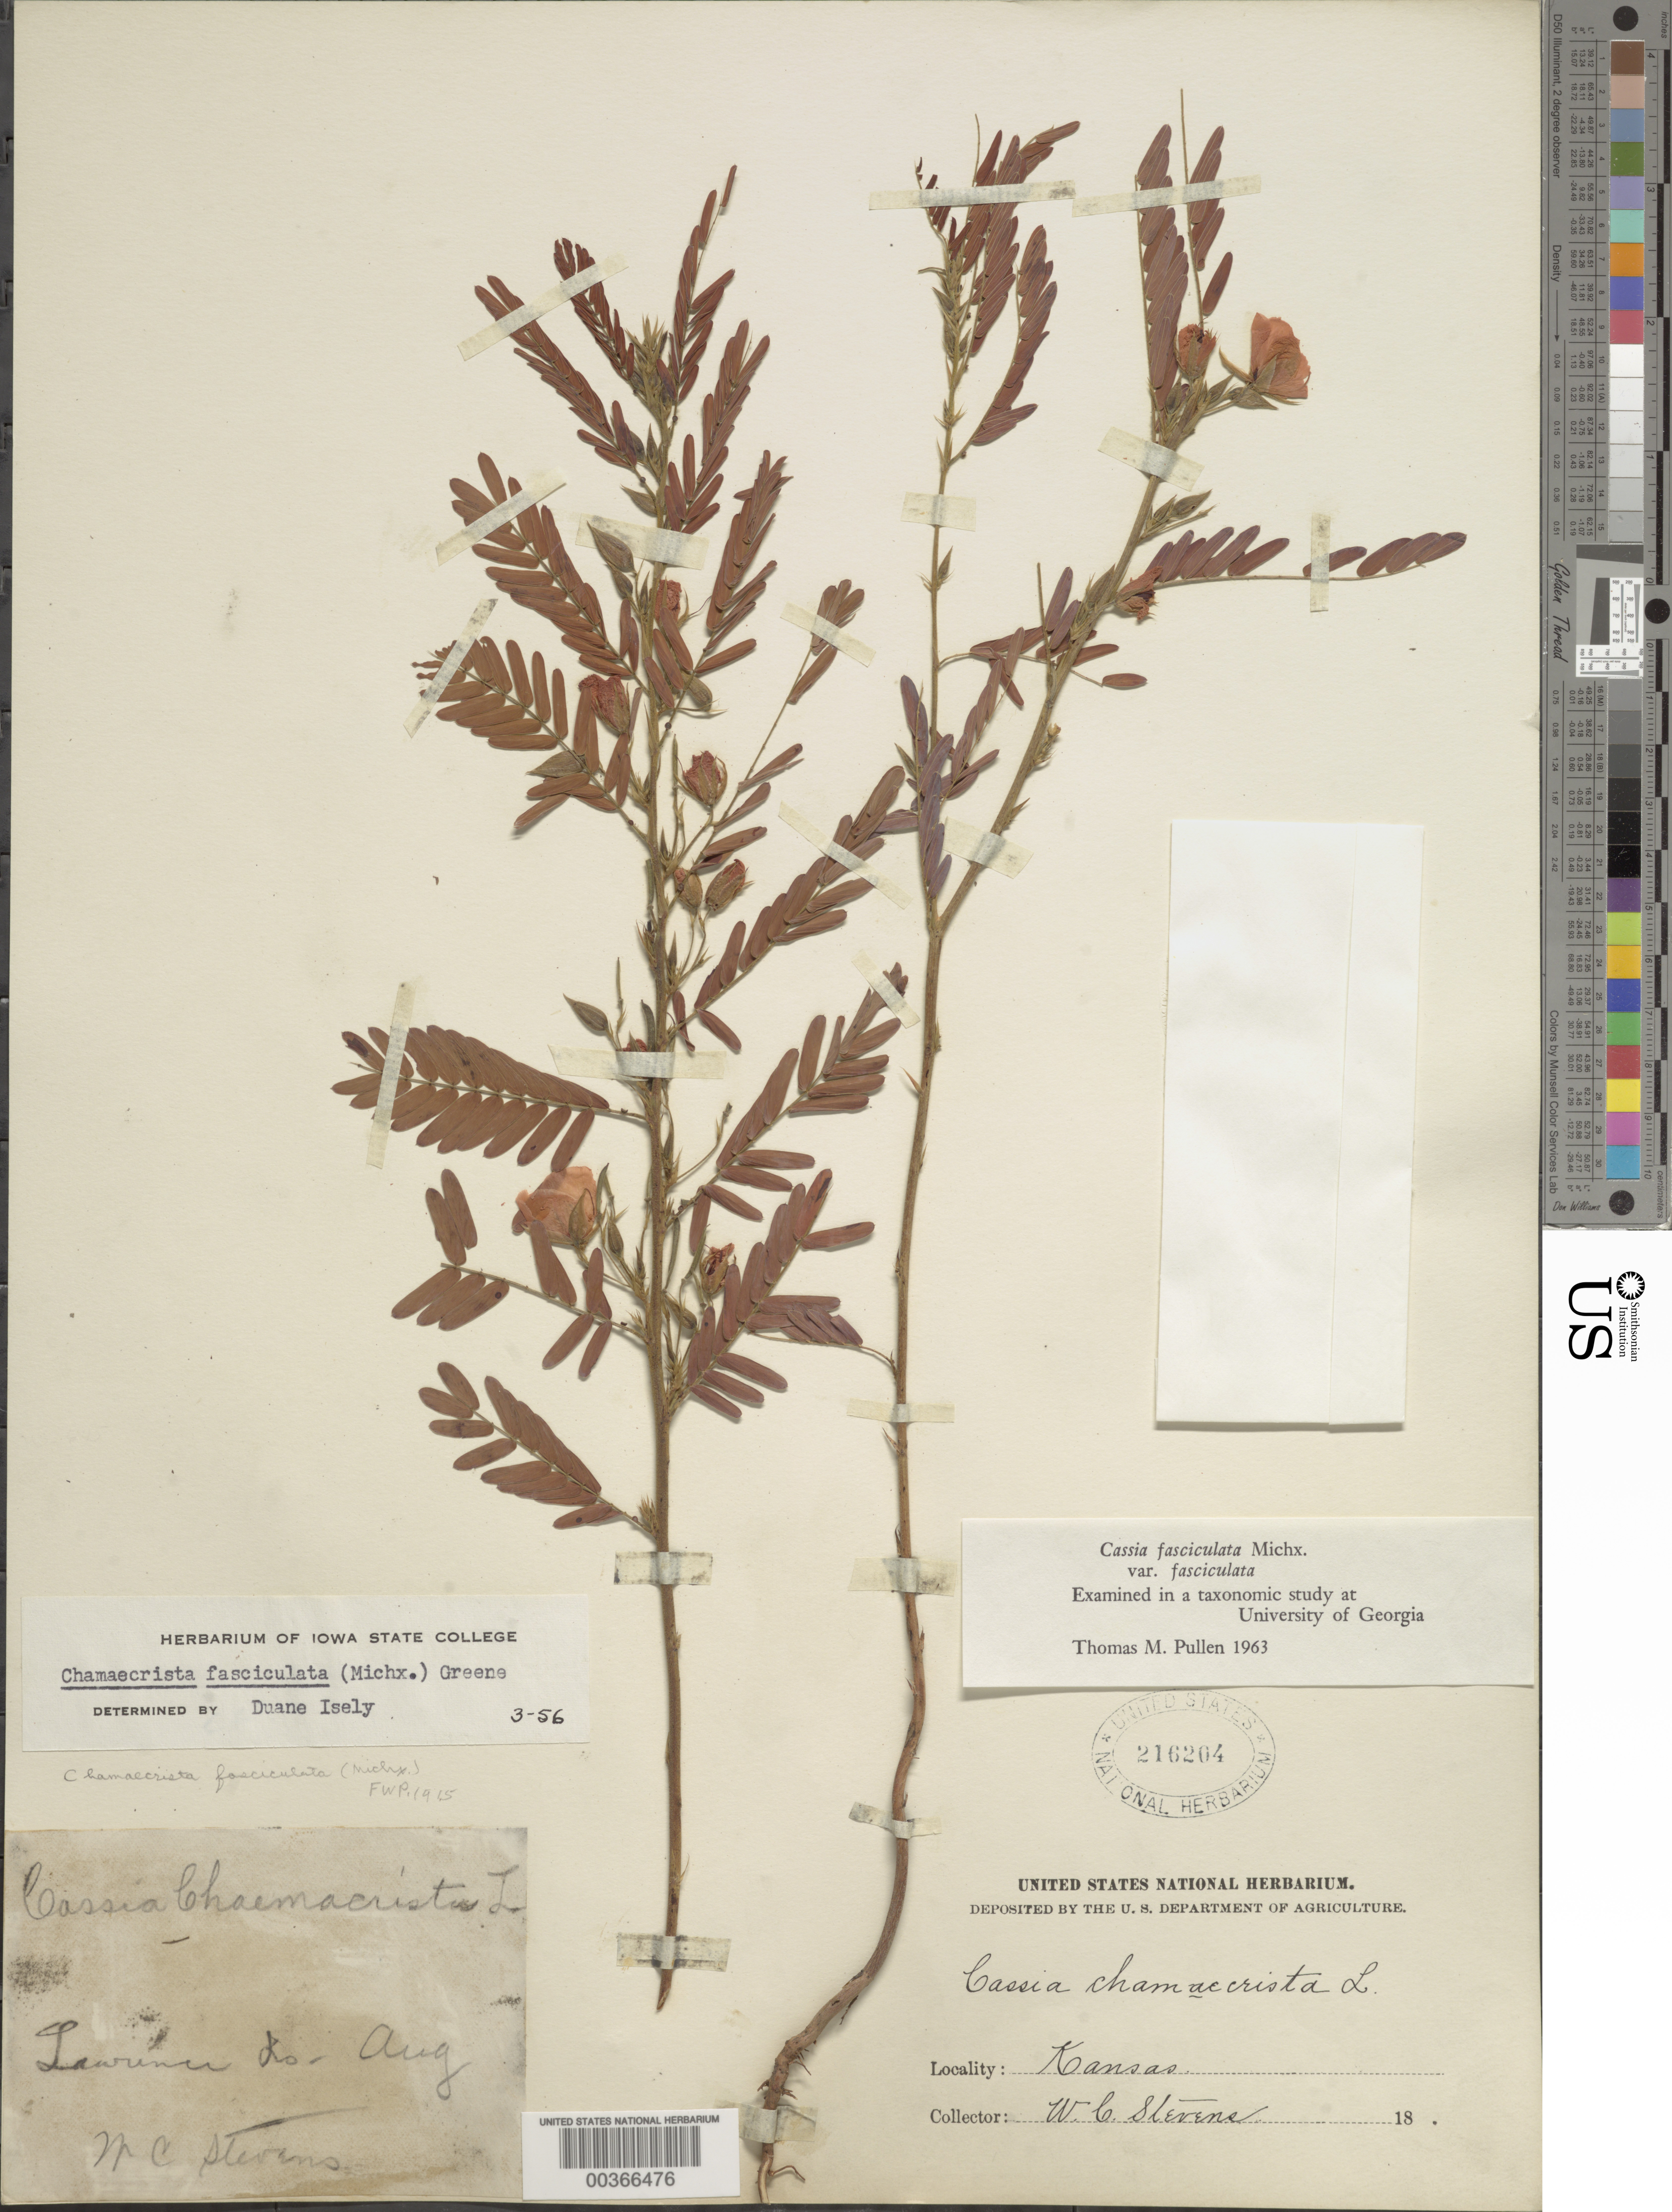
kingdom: Plantae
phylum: Tracheophyta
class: Magnoliopsida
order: Fabales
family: Fabaceae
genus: Chamaecrista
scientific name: Chamaecrista fasciculata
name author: (Michx.) Greene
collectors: W. C. Stevens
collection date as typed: Aug 18--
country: United States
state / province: Kansas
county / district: Douglas ?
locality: Lawrence. [county?]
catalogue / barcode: US 216204